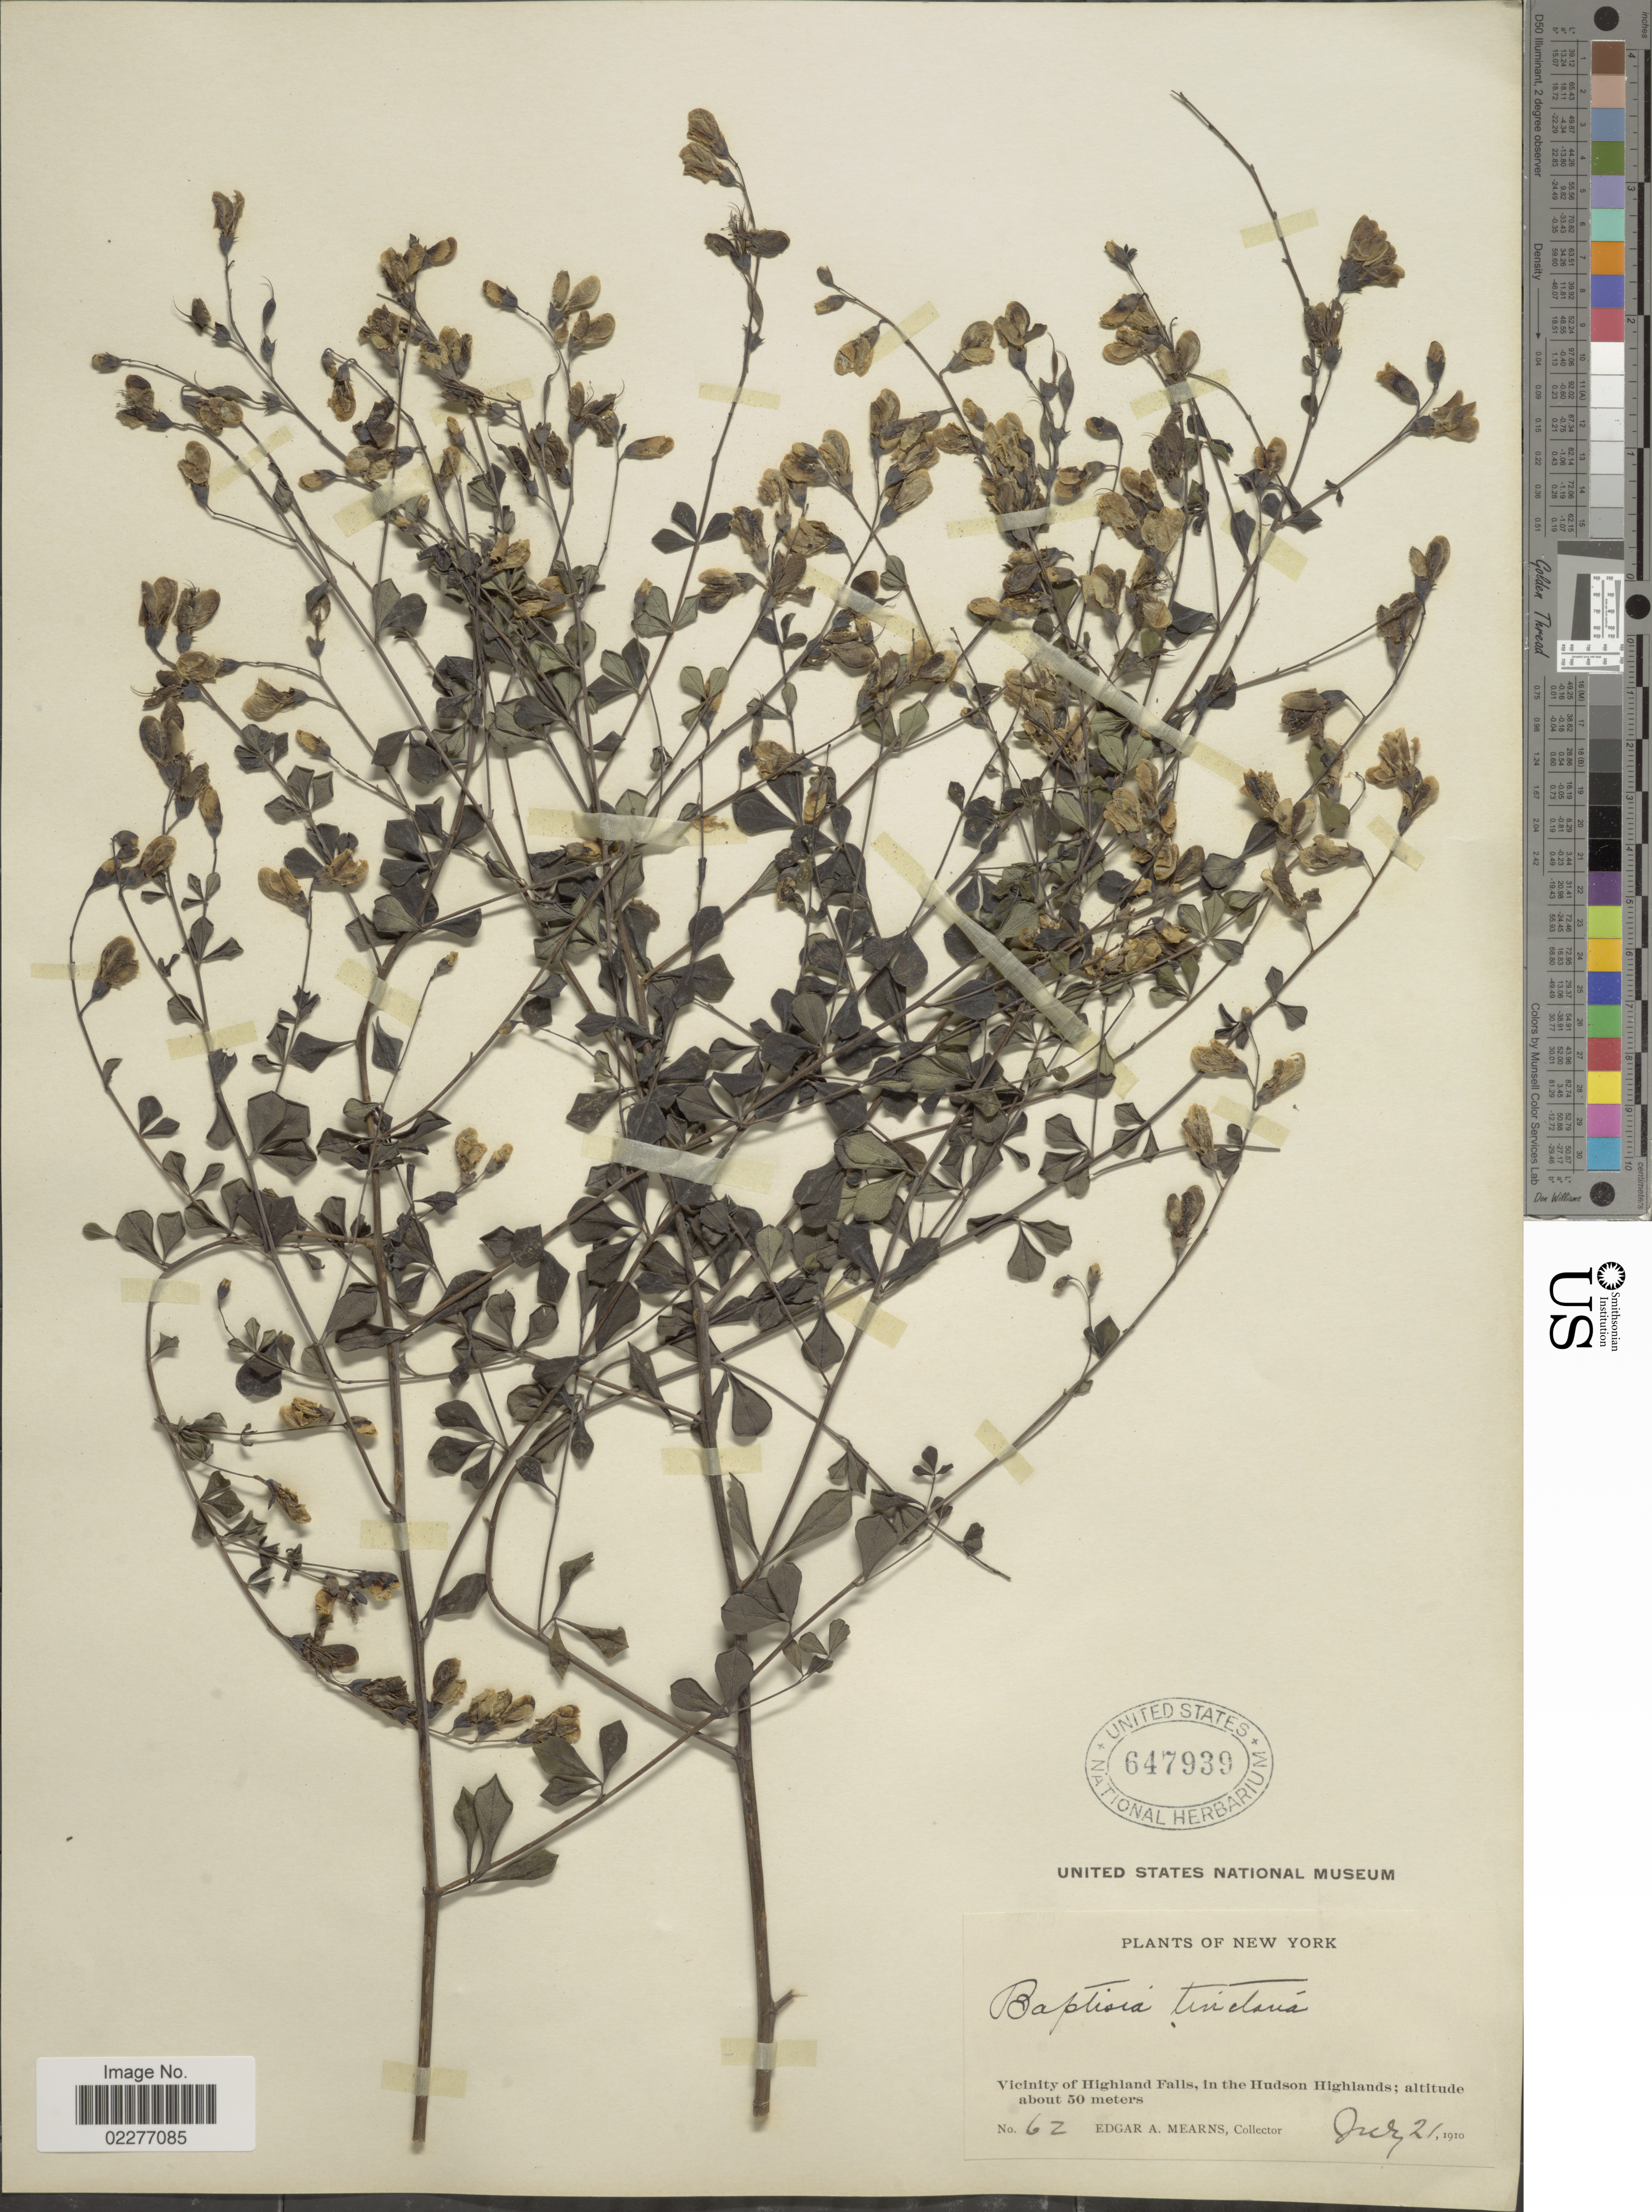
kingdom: Plantae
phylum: Tracheophyta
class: Magnoliopsida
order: Fabales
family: Fabaceae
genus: Baptisia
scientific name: Baptisia tinctoria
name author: (L.) R. Br.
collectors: E. A. Mearns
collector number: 62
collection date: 1910-07-21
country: United States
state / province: New York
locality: Vicinity of Highland Falls, in the Hudson Highlands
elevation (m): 50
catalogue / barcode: US 647939